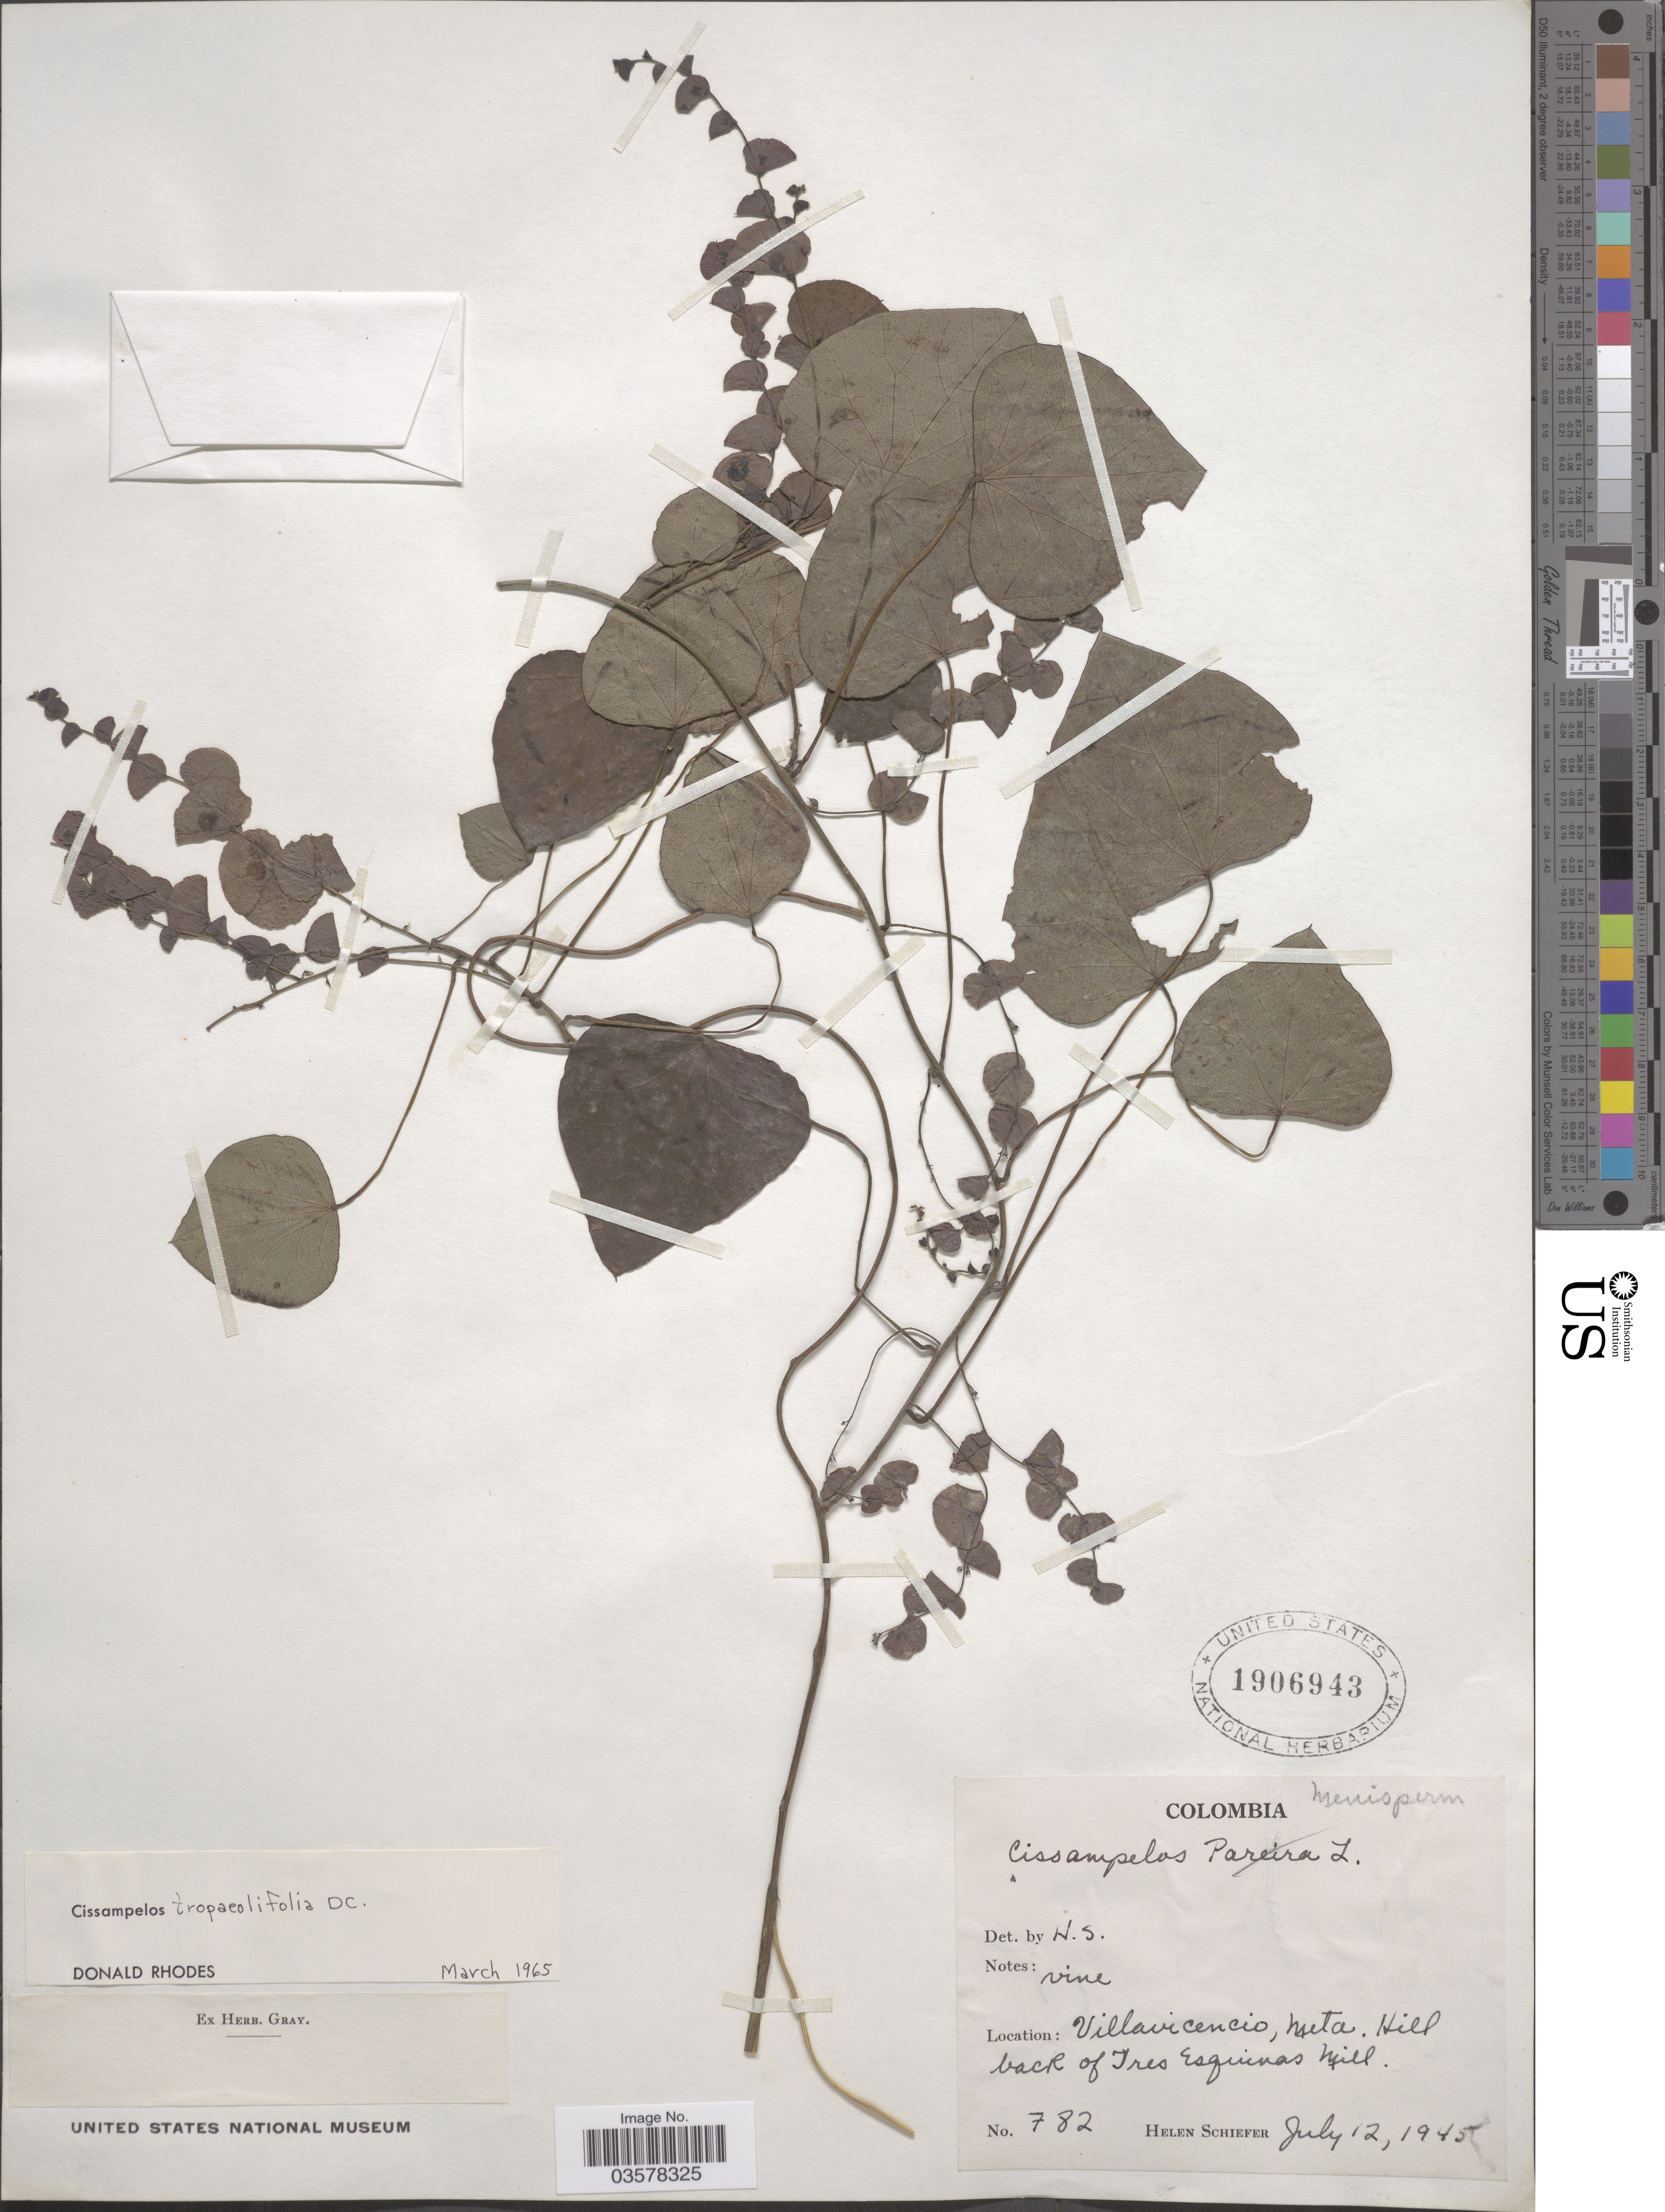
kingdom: Plantae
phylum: Tracheophyta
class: Magnoliopsida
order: Ranunculales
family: Menispermaceae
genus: Cissampelos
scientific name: Cissampelos tropaeolifolia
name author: DC.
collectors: H. Schiefer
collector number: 782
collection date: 1945-07-12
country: Colombia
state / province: Meta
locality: Villavicencio. Hill back of Tres Esquinas Mill.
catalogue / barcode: US 1906943